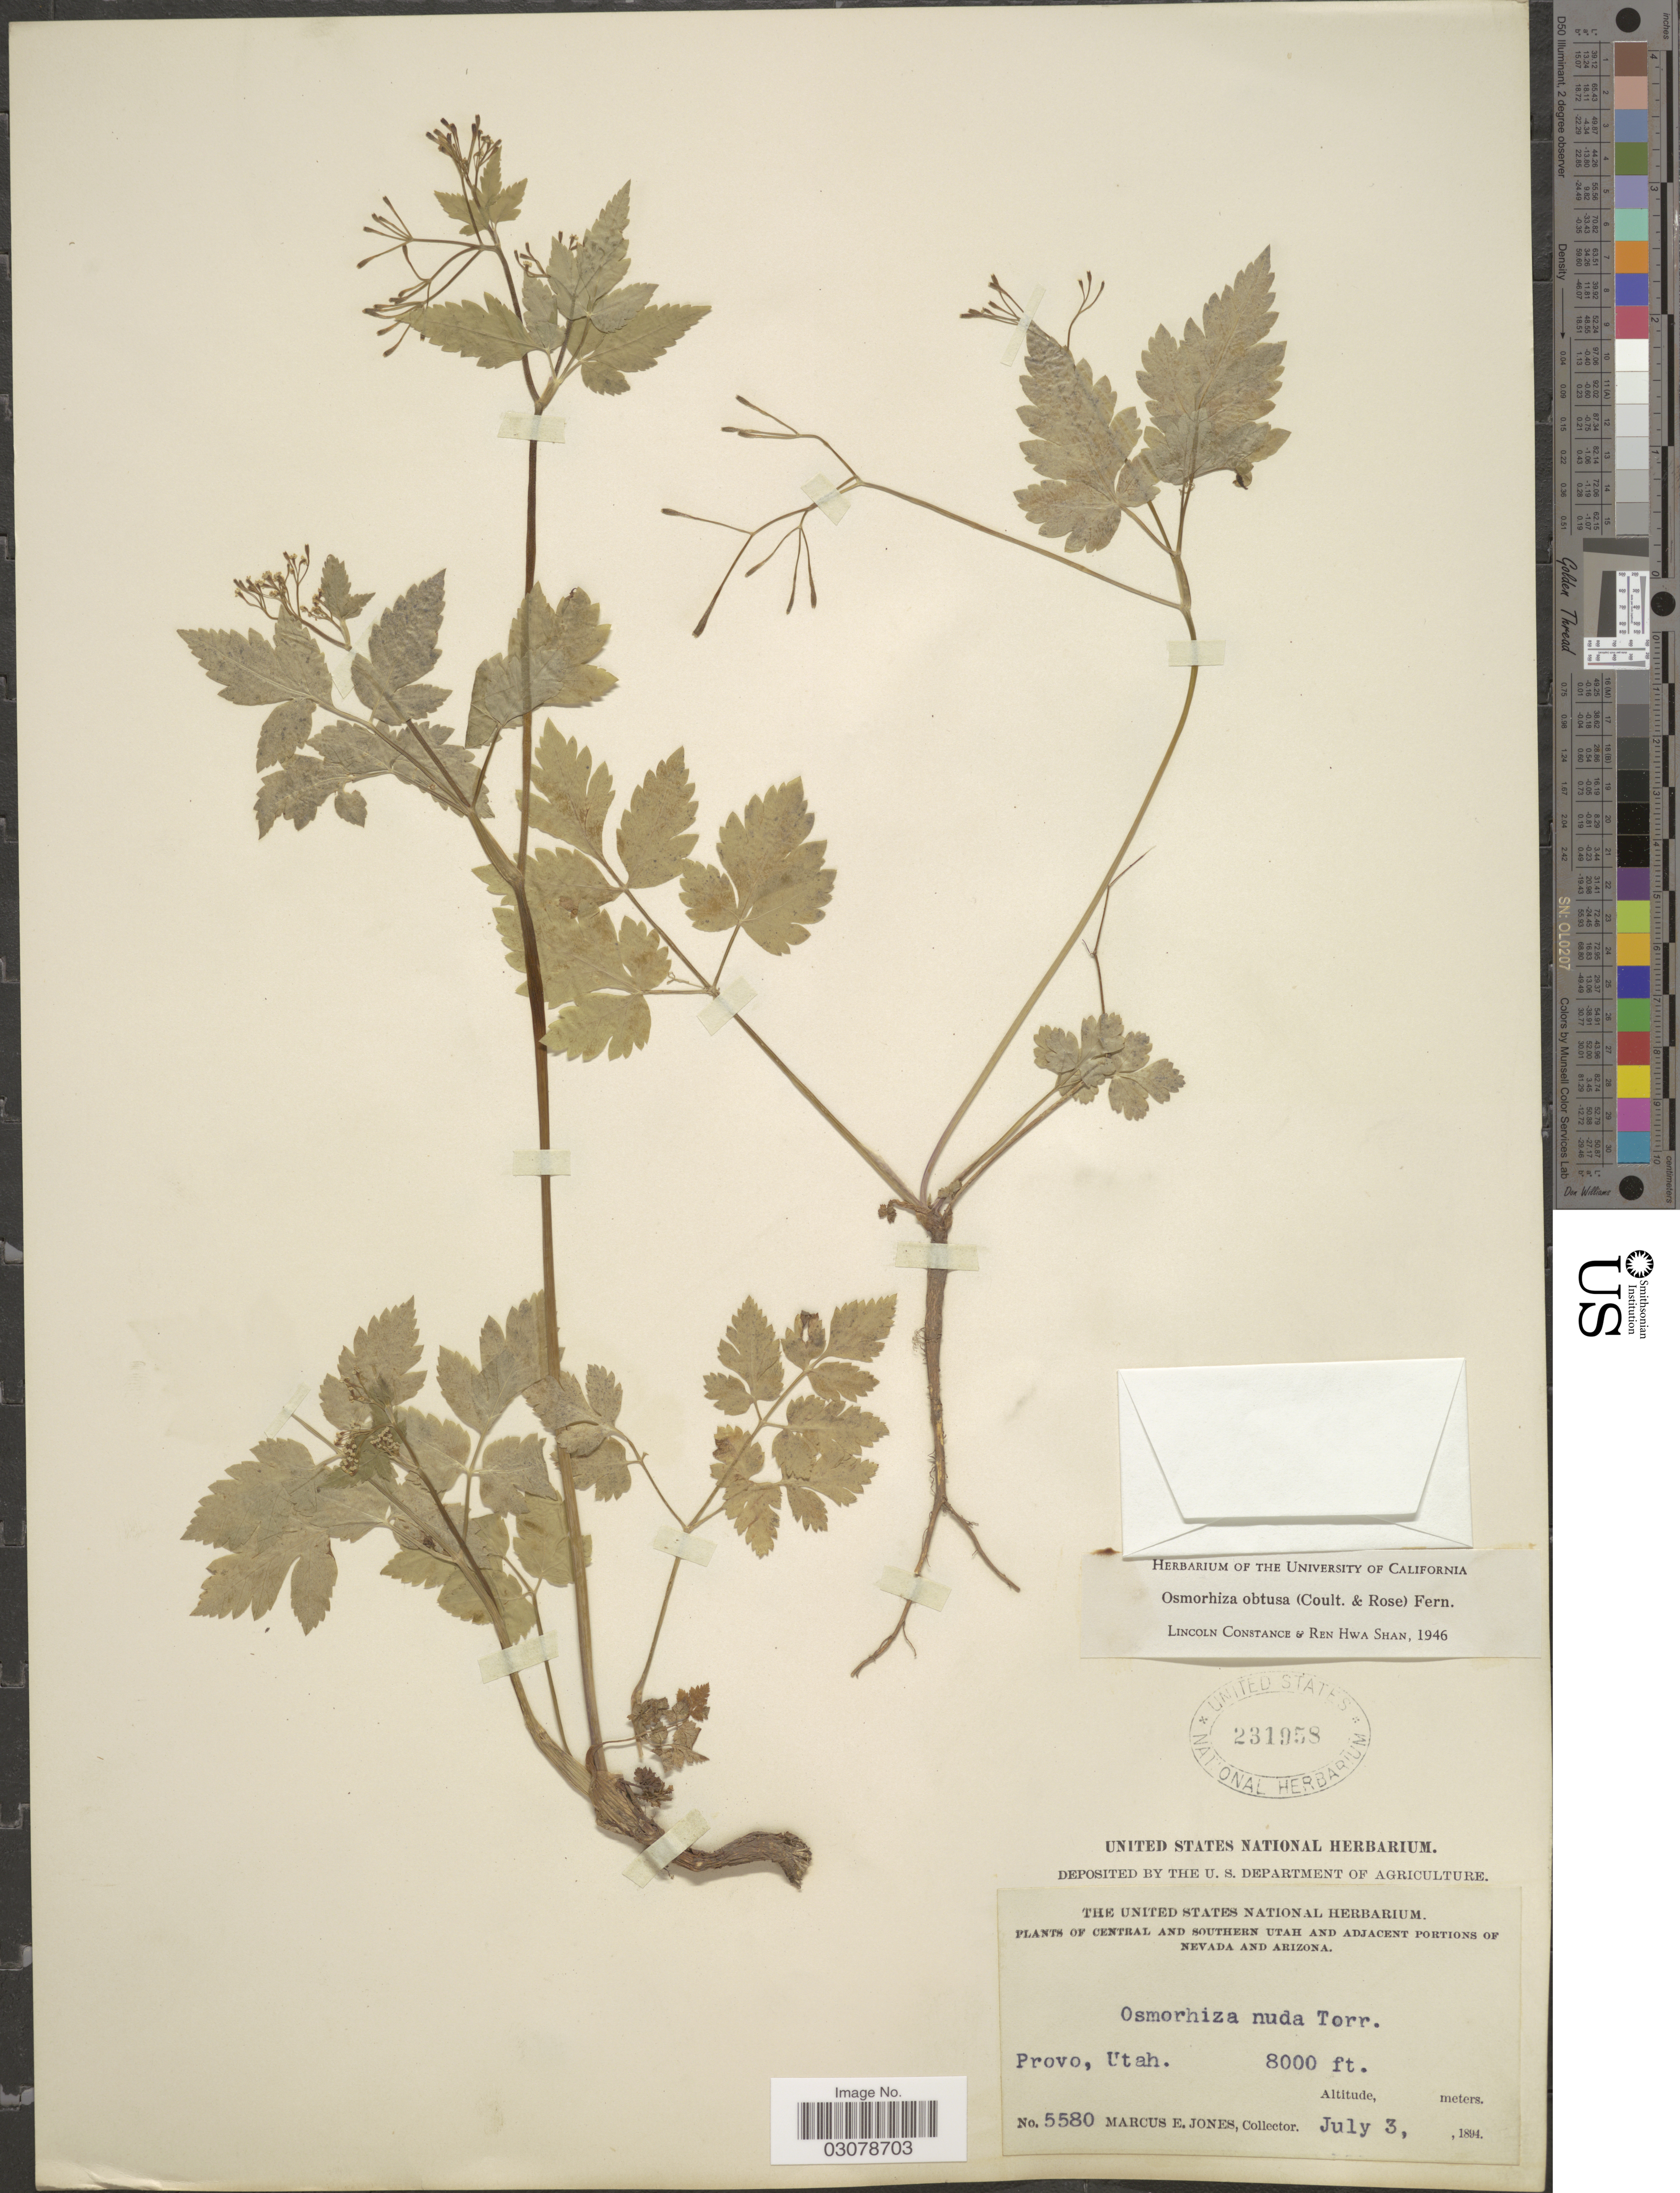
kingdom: Plantae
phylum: Tracheophyta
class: Magnoliopsida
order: Apiales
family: Apiaceae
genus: Osmorhiza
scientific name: Osmorhiza obtusa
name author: (J.M. Coult. & Rose) Fernald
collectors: M. E. Jones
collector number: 5580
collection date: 1894-07-03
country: United States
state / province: Utah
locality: Central and Southern Utah, Provo.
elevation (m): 2438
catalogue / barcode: US 231958